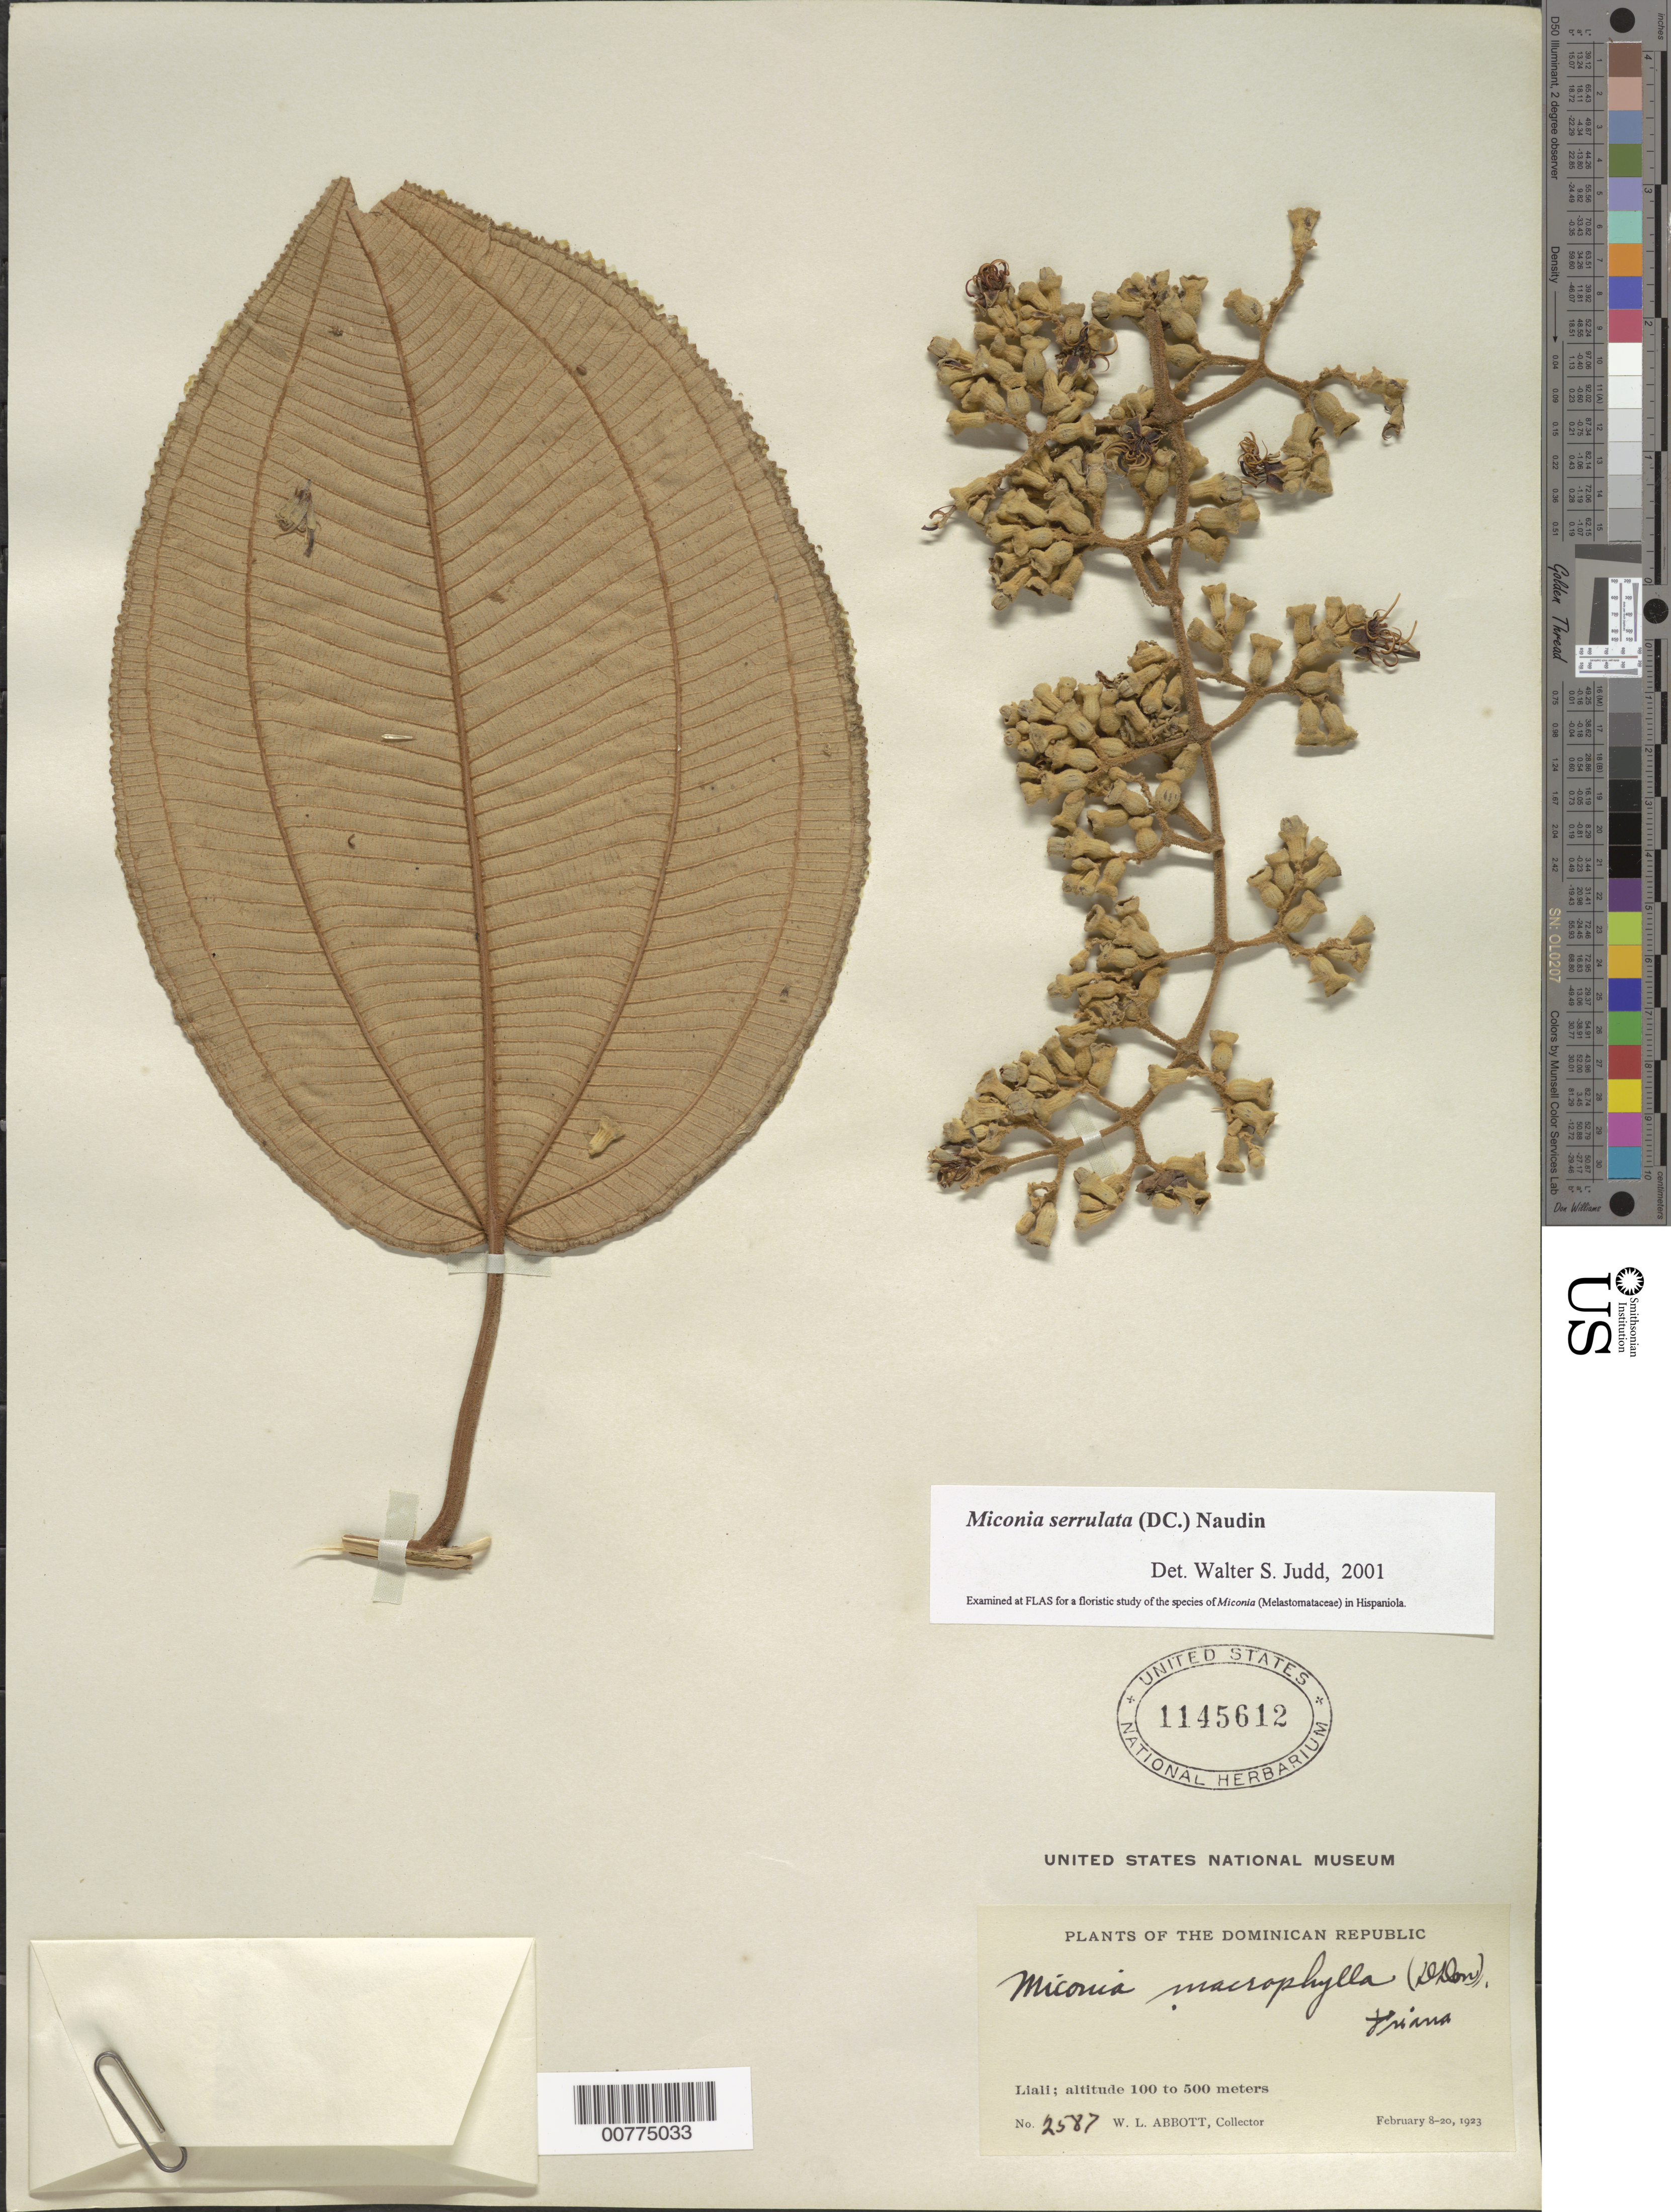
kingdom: Plantae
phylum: Tracheophyta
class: Magnoliopsida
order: Myrtales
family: Melastomataceae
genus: Miconia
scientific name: Miconia serrulata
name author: (DC.) Naudin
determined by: Judd, Walter S.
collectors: W. L. Abbott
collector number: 2587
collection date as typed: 08 Feb 1923 to 20 Feb 1923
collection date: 1923-02-08/1923-02-20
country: Dominican Republic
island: Hispaniola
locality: Liali.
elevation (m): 100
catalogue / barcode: US 1145612